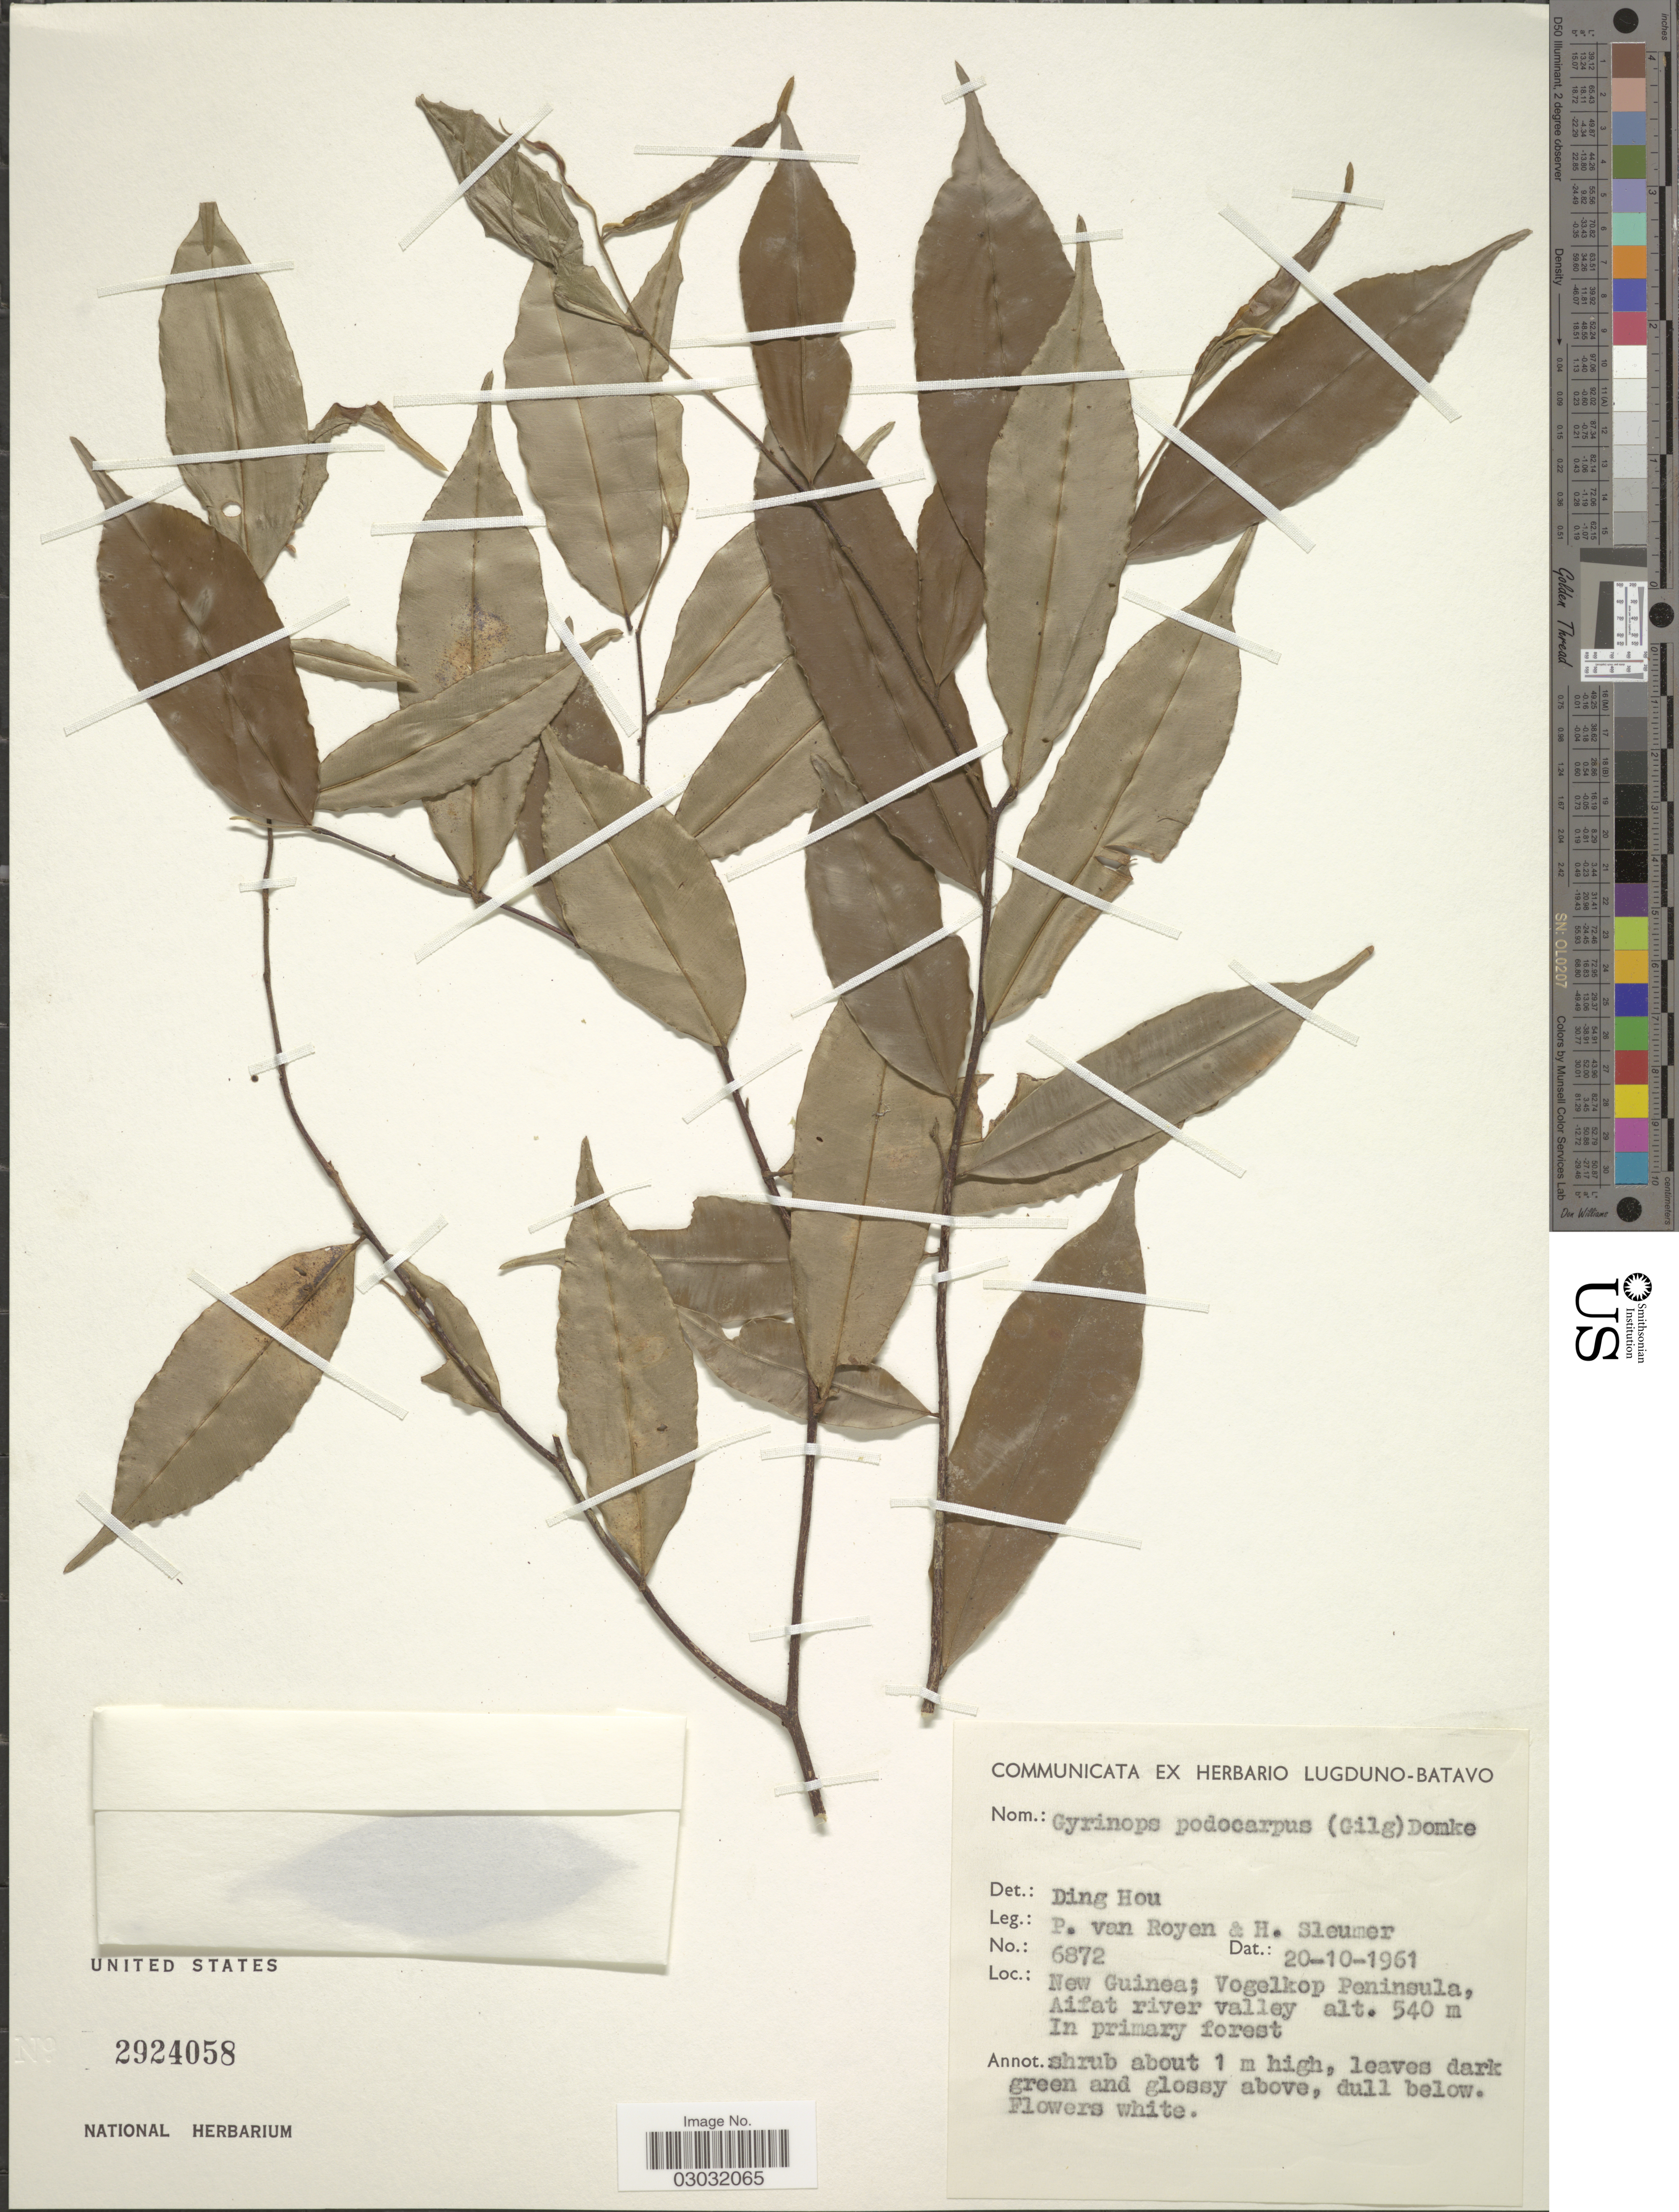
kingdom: Plantae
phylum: Tracheophyta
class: Magnoliopsida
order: Malvales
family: Thymelaeaceae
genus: Gyrinops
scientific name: Gyrinops podocarpus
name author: (Gilg) Domke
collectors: P. van Royen & H. O. Sleumer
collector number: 6872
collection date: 1961-10-20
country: Indonesia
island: New Guinea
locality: New Guinea; Vogelkop Peninsula, Aifat river valley.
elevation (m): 540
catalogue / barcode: US 2924058